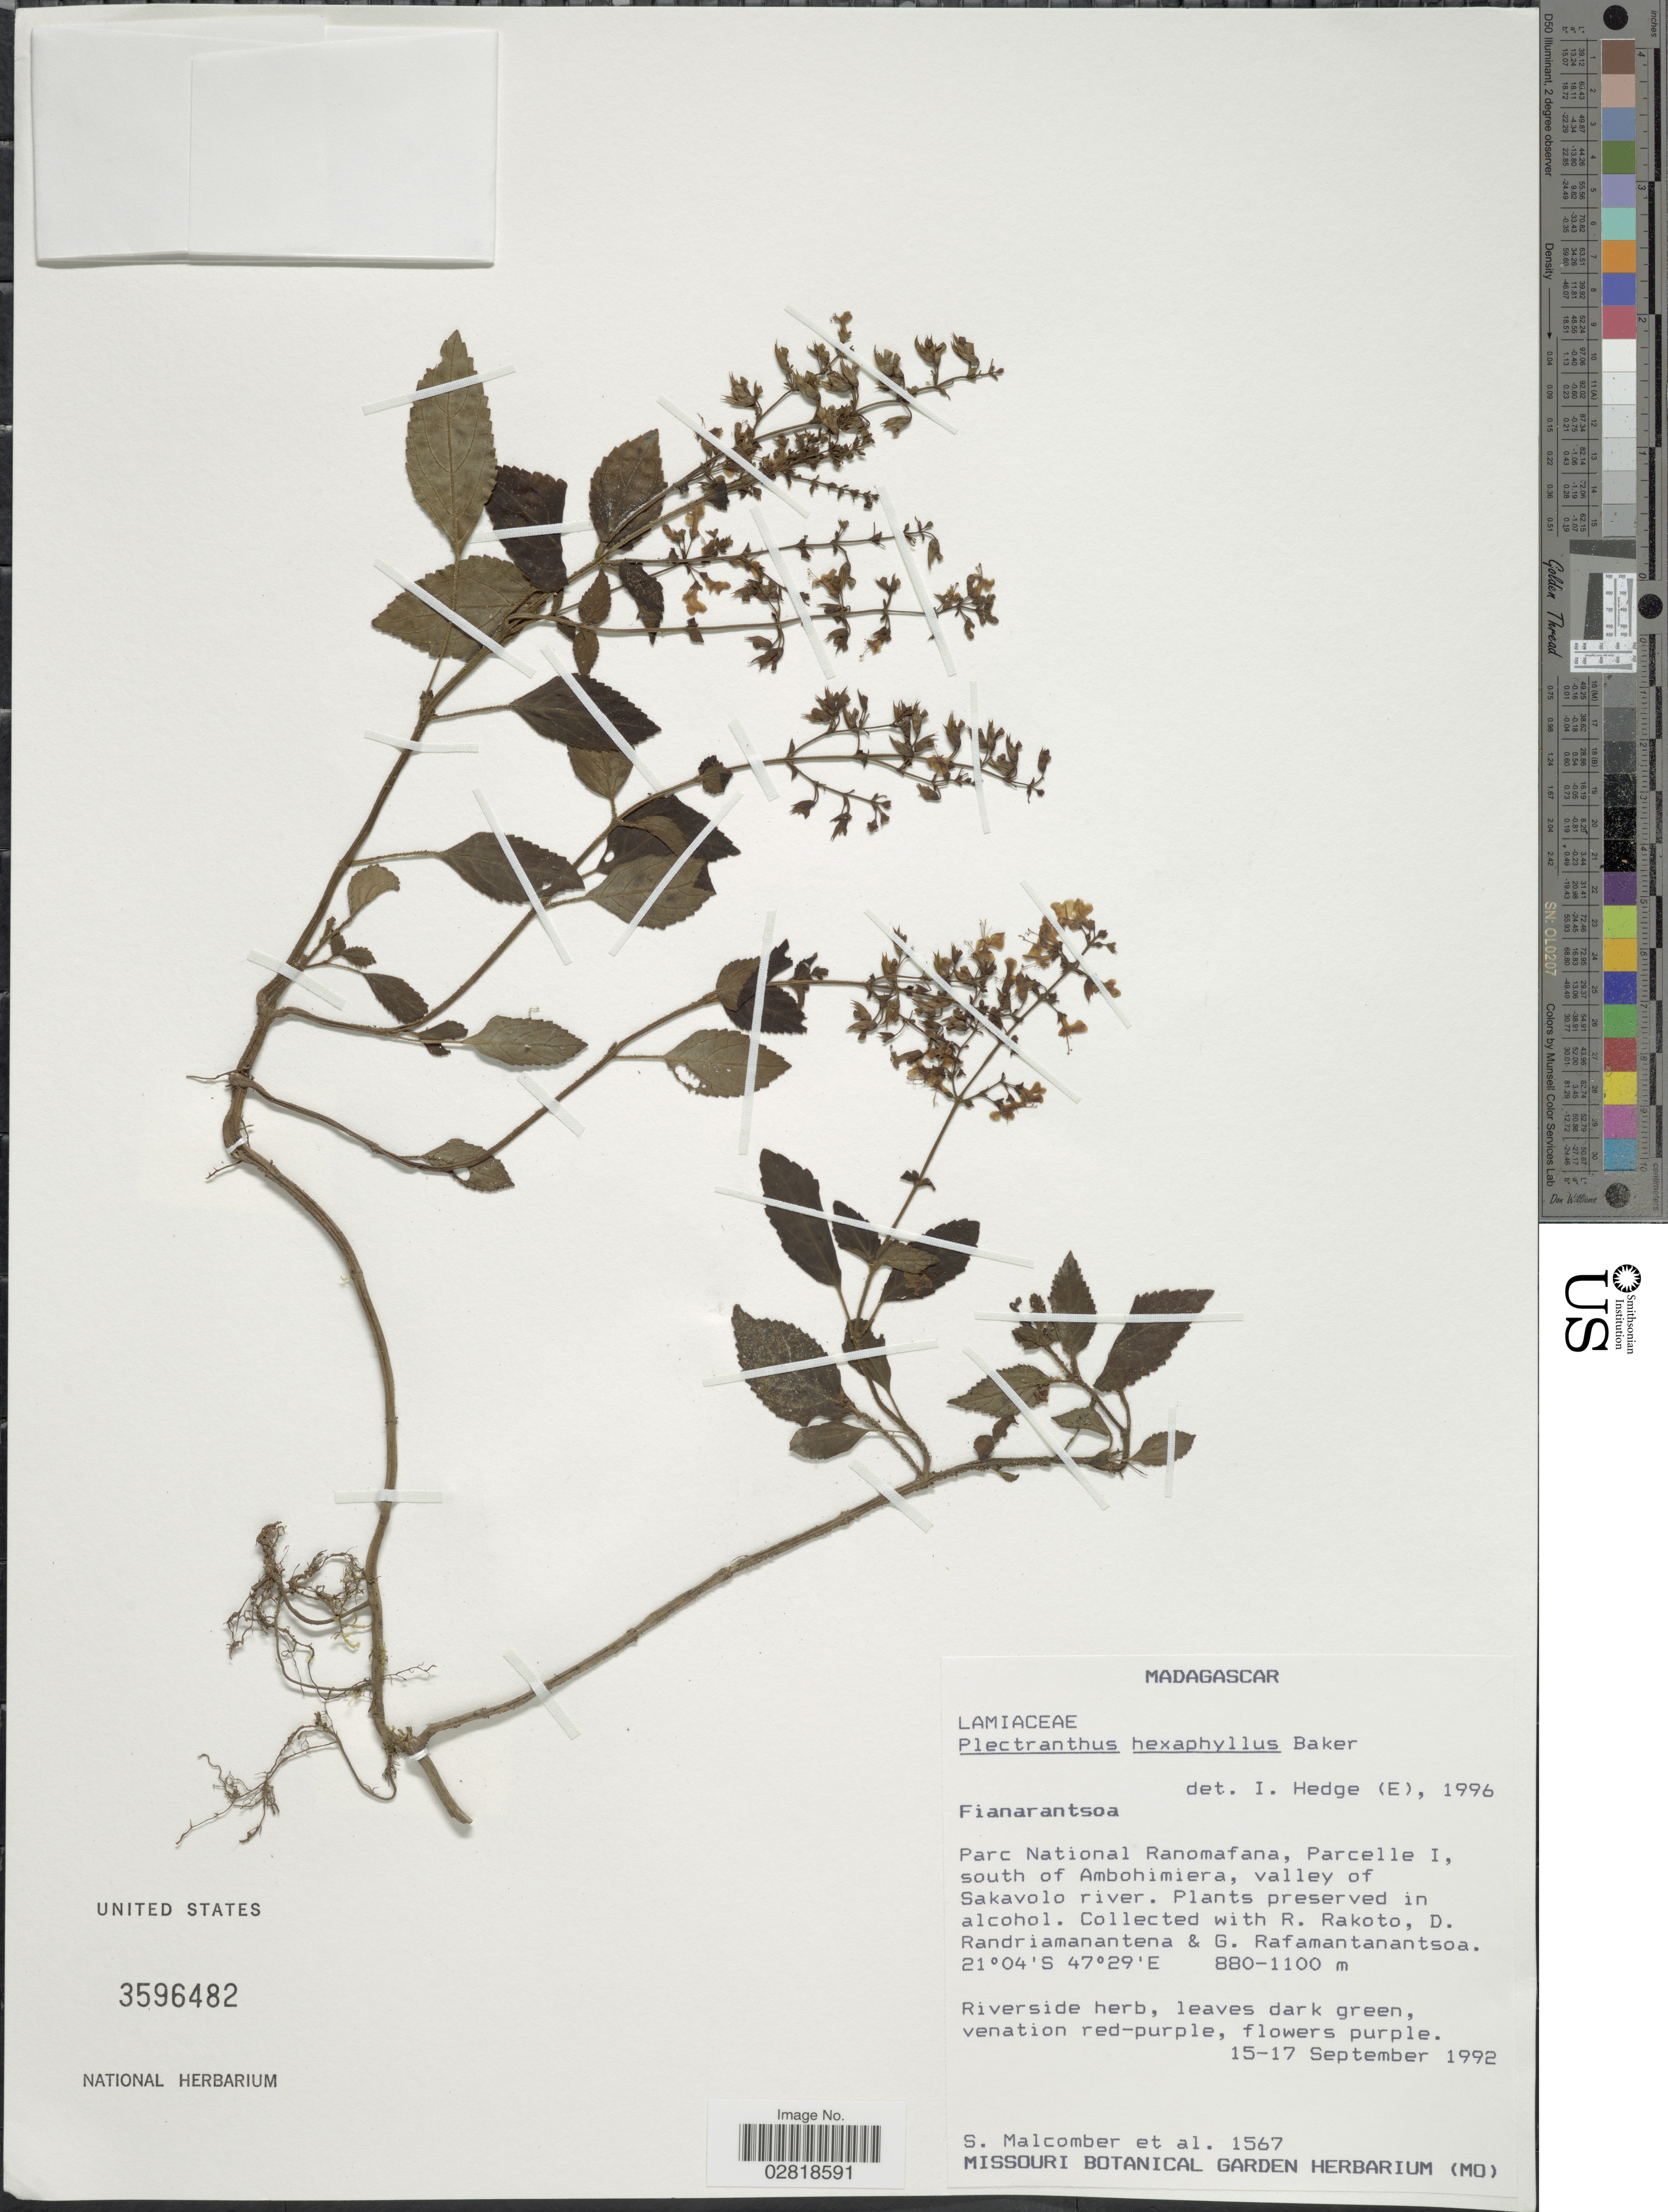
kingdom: Plantae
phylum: Tracheophyta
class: Magnoliopsida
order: Lamiales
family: Lamiaceae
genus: Plectranthus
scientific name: Plectranthus hexaphyllus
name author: Baker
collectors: S. T. Malcomber, R. Rakoto, D. Randriamanantena & G. Rafamantanantsoa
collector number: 1567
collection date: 1992-09-15/1992-09-17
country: Madagascar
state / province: Vatovavy Fitovinany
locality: Parc National Ranomafana, Parcelle I, south of Ambohimiera, valley of Sakavolo river.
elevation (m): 880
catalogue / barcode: US 3596482